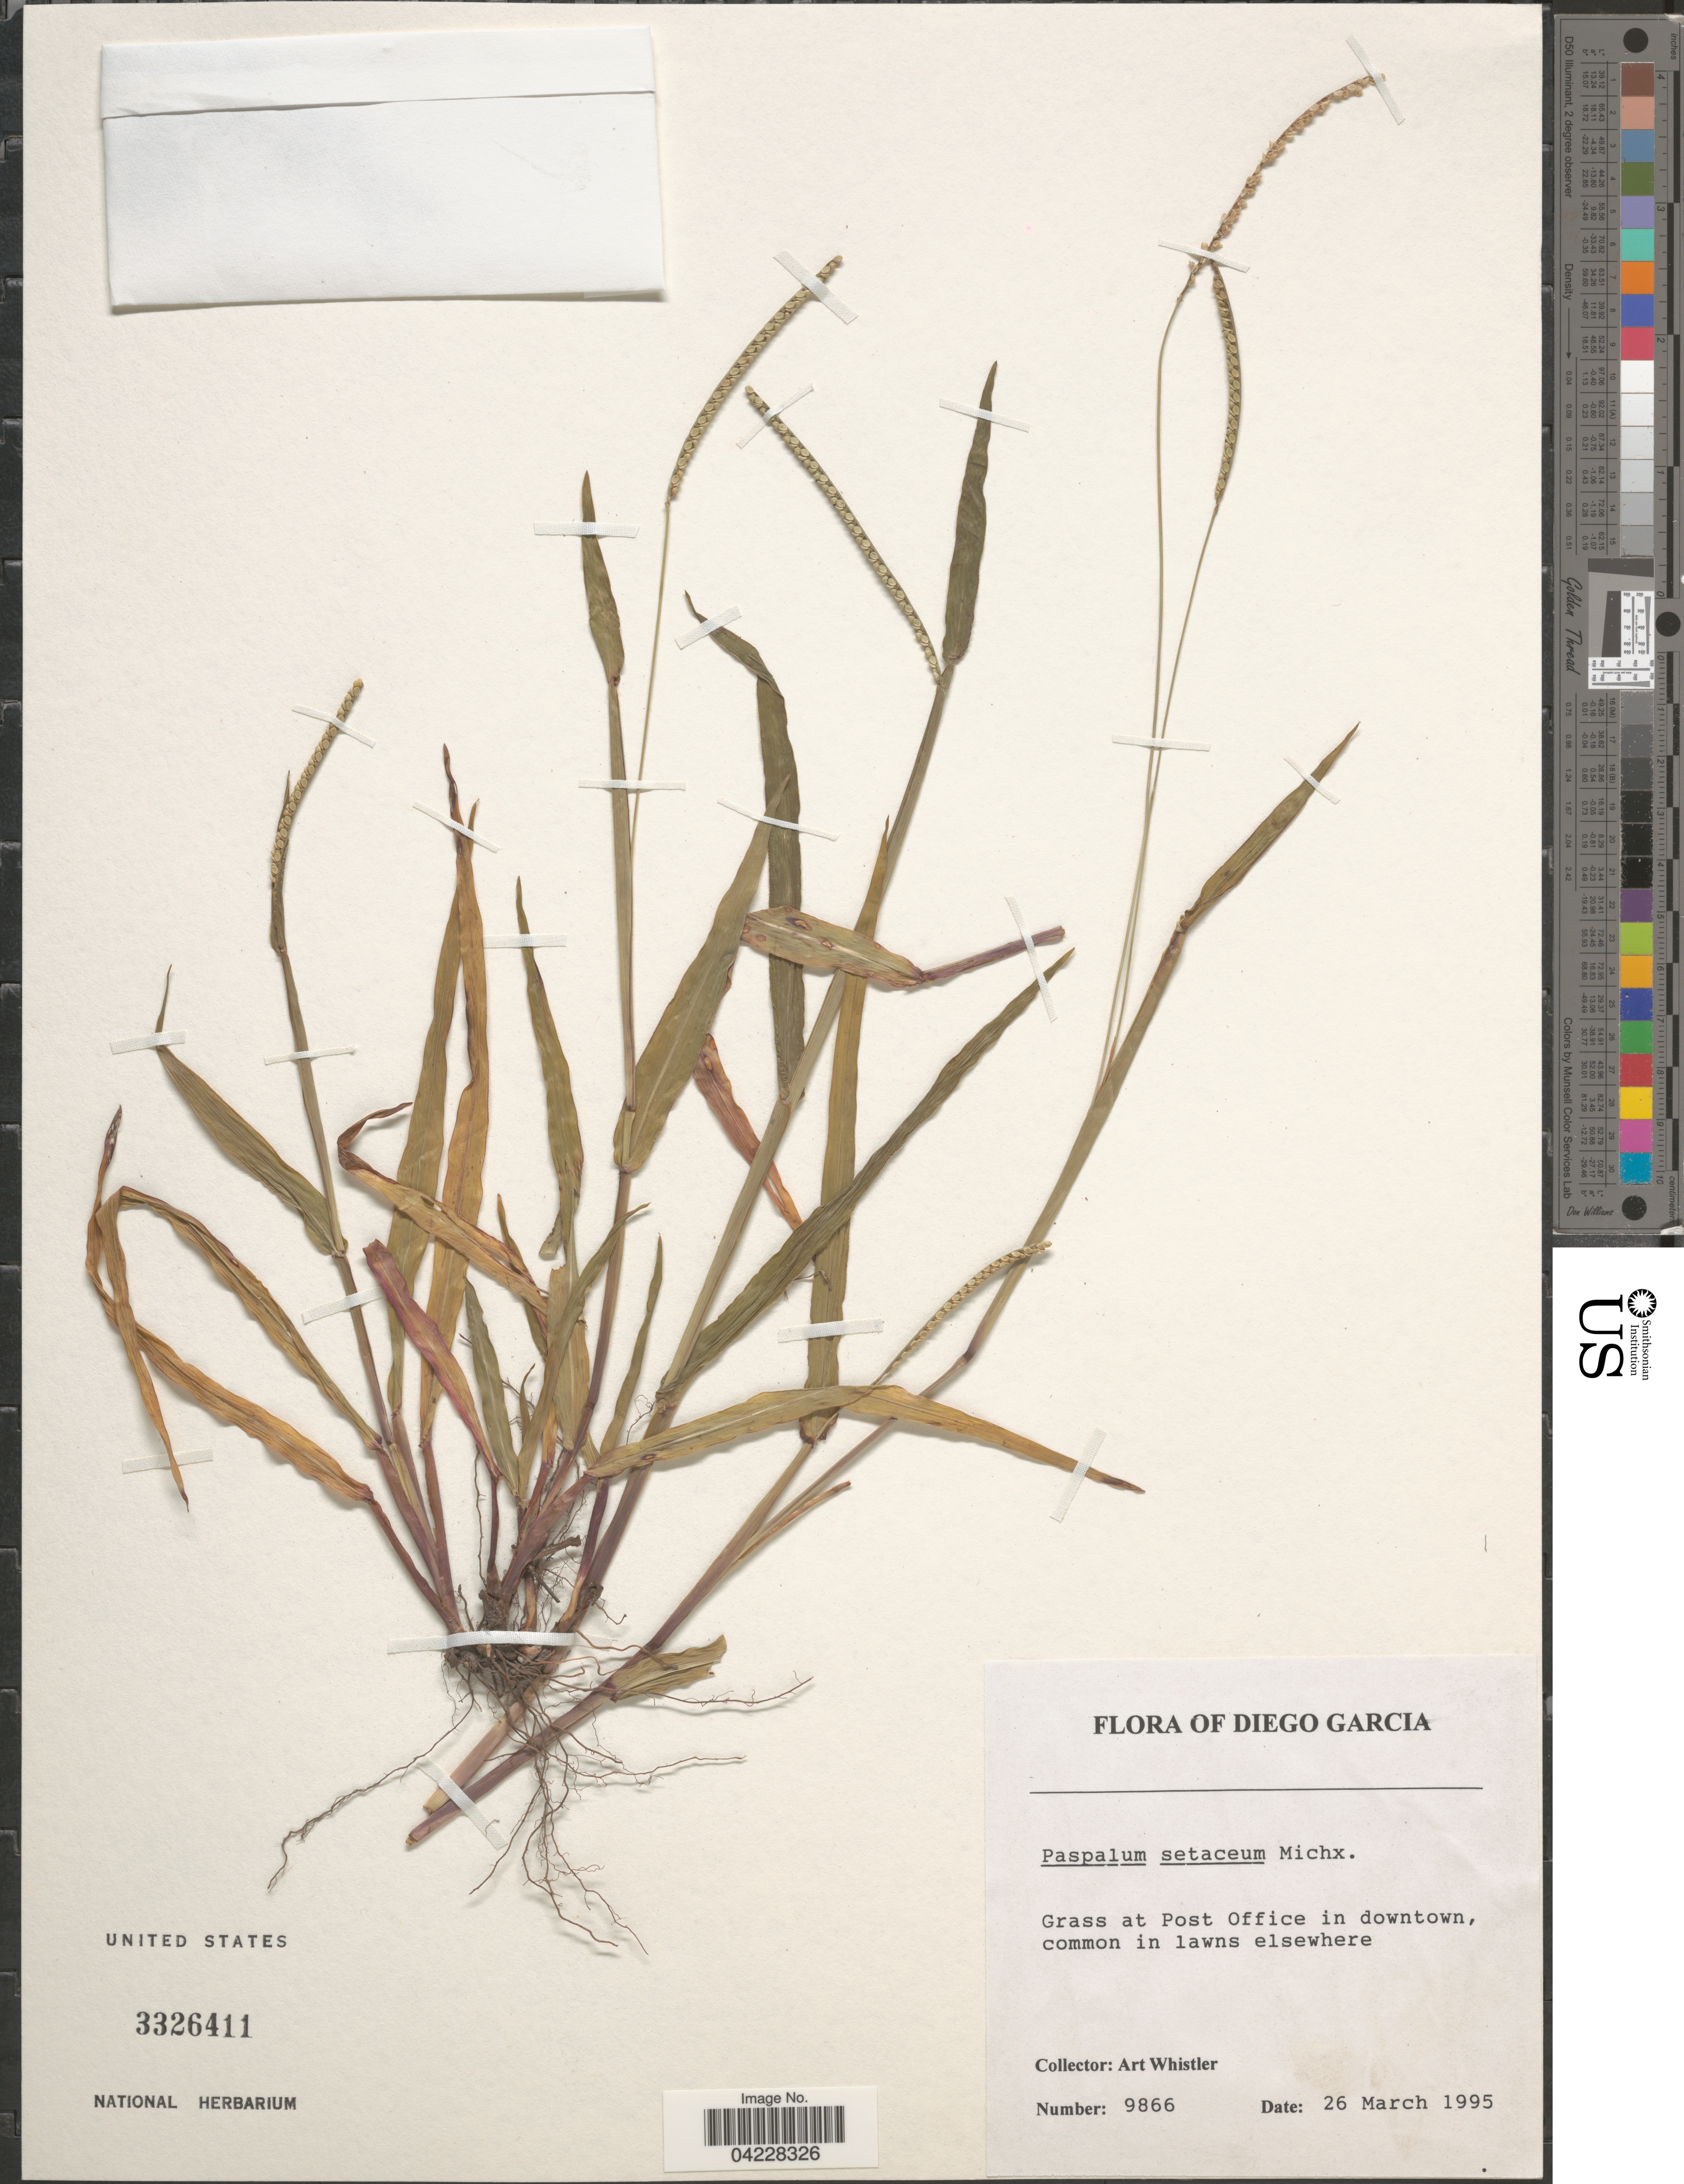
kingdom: Plantae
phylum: Tracheophyta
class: Liliopsida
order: Poales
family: Poaceae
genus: Paspalum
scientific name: Paspalum setaceum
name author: Michx.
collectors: A. Whistler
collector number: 9866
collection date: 1995-03-26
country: British Indian Ocean Territory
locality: Diego Garcia, Grass at Post Office in downtown, common in lawns elsewhere.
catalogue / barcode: US 3326411